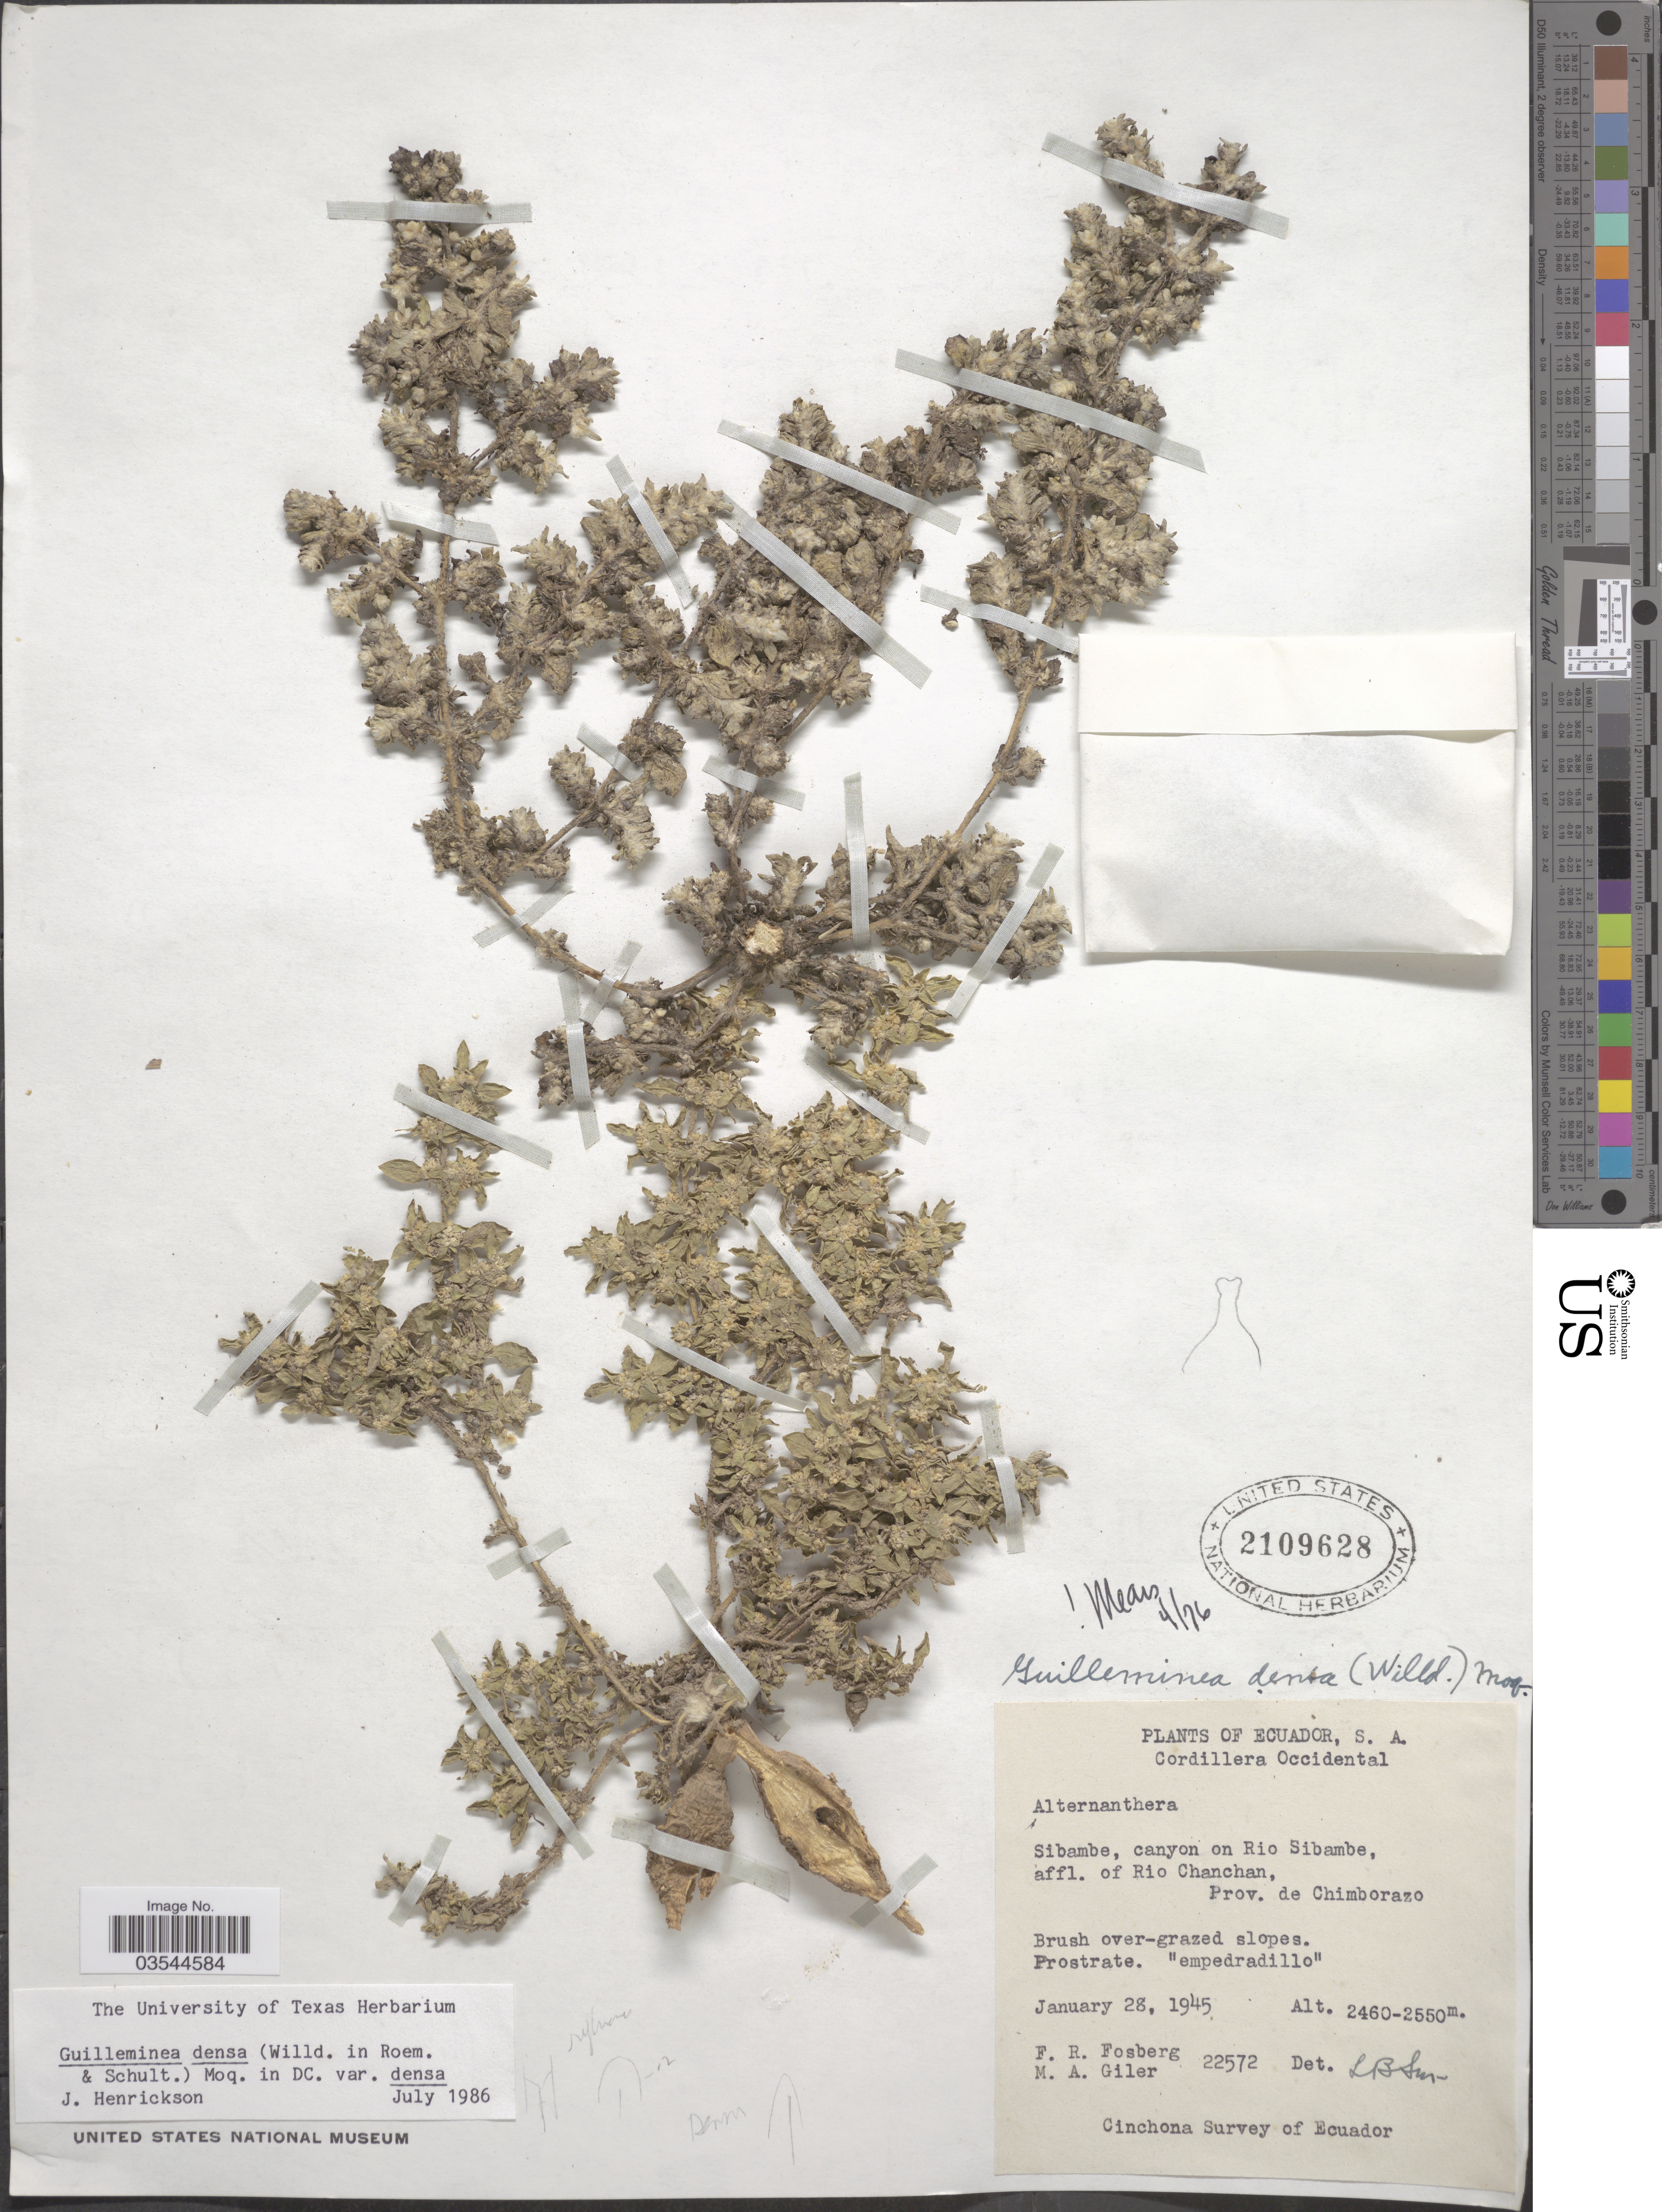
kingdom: Plantae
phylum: Tracheophyta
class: Magnoliopsida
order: Caryophyllales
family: Amaranthaceae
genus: Guilleminea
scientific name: Guilleminea densa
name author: (Humb. & Bonpl. ex Schult.) Moq.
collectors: F. R. Fosberg & M. Giler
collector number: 22572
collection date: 1945-01-28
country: Ecuador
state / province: Chimborazo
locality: Cordillera Occidental. Sibambe, canyon on Rio Sibambe, affl. of Rio Chanchan.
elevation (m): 2460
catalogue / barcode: US 2109628